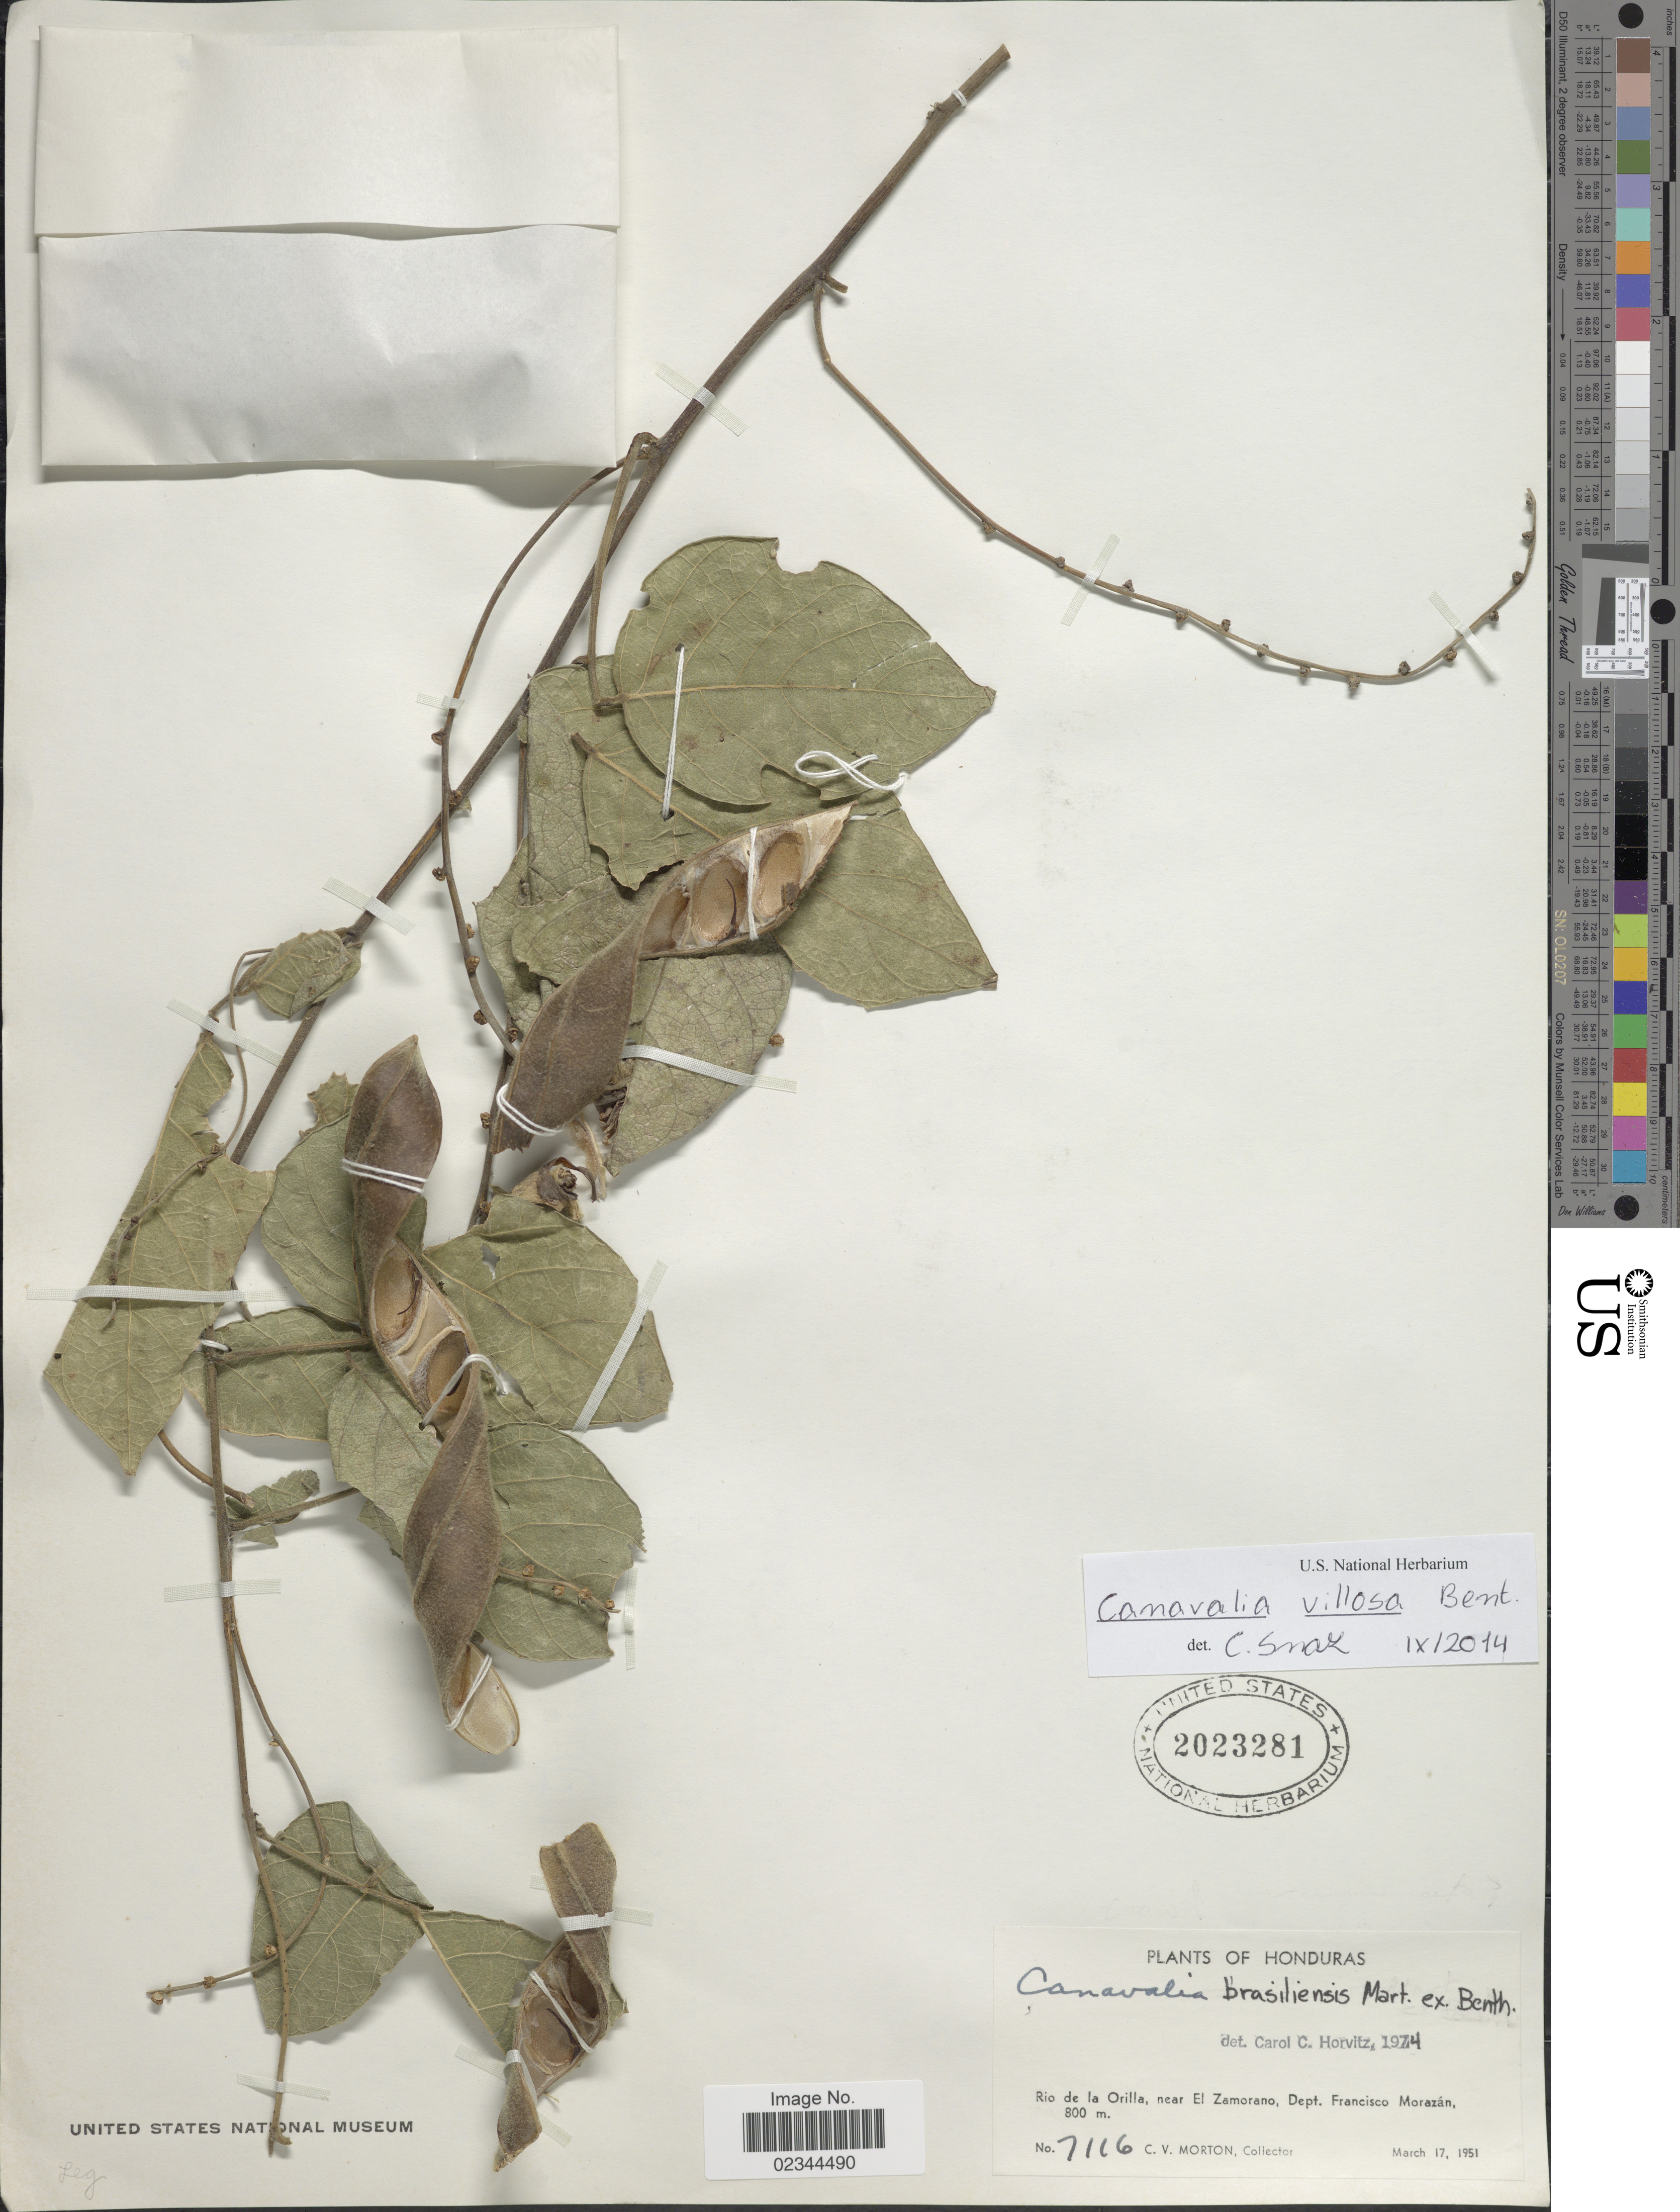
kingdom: Plantae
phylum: Tracheophyta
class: Magnoliopsida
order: Fabales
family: Fabaceae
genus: Canavalia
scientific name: Canavalia villosa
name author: Benth.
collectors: C. V. Morton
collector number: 7116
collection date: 1951-03-17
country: Honduras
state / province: Fco. Morazán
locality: Rio de la Orilla, near El Zamorano, Dept. Francisco Morazan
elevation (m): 800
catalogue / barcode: US 2023281